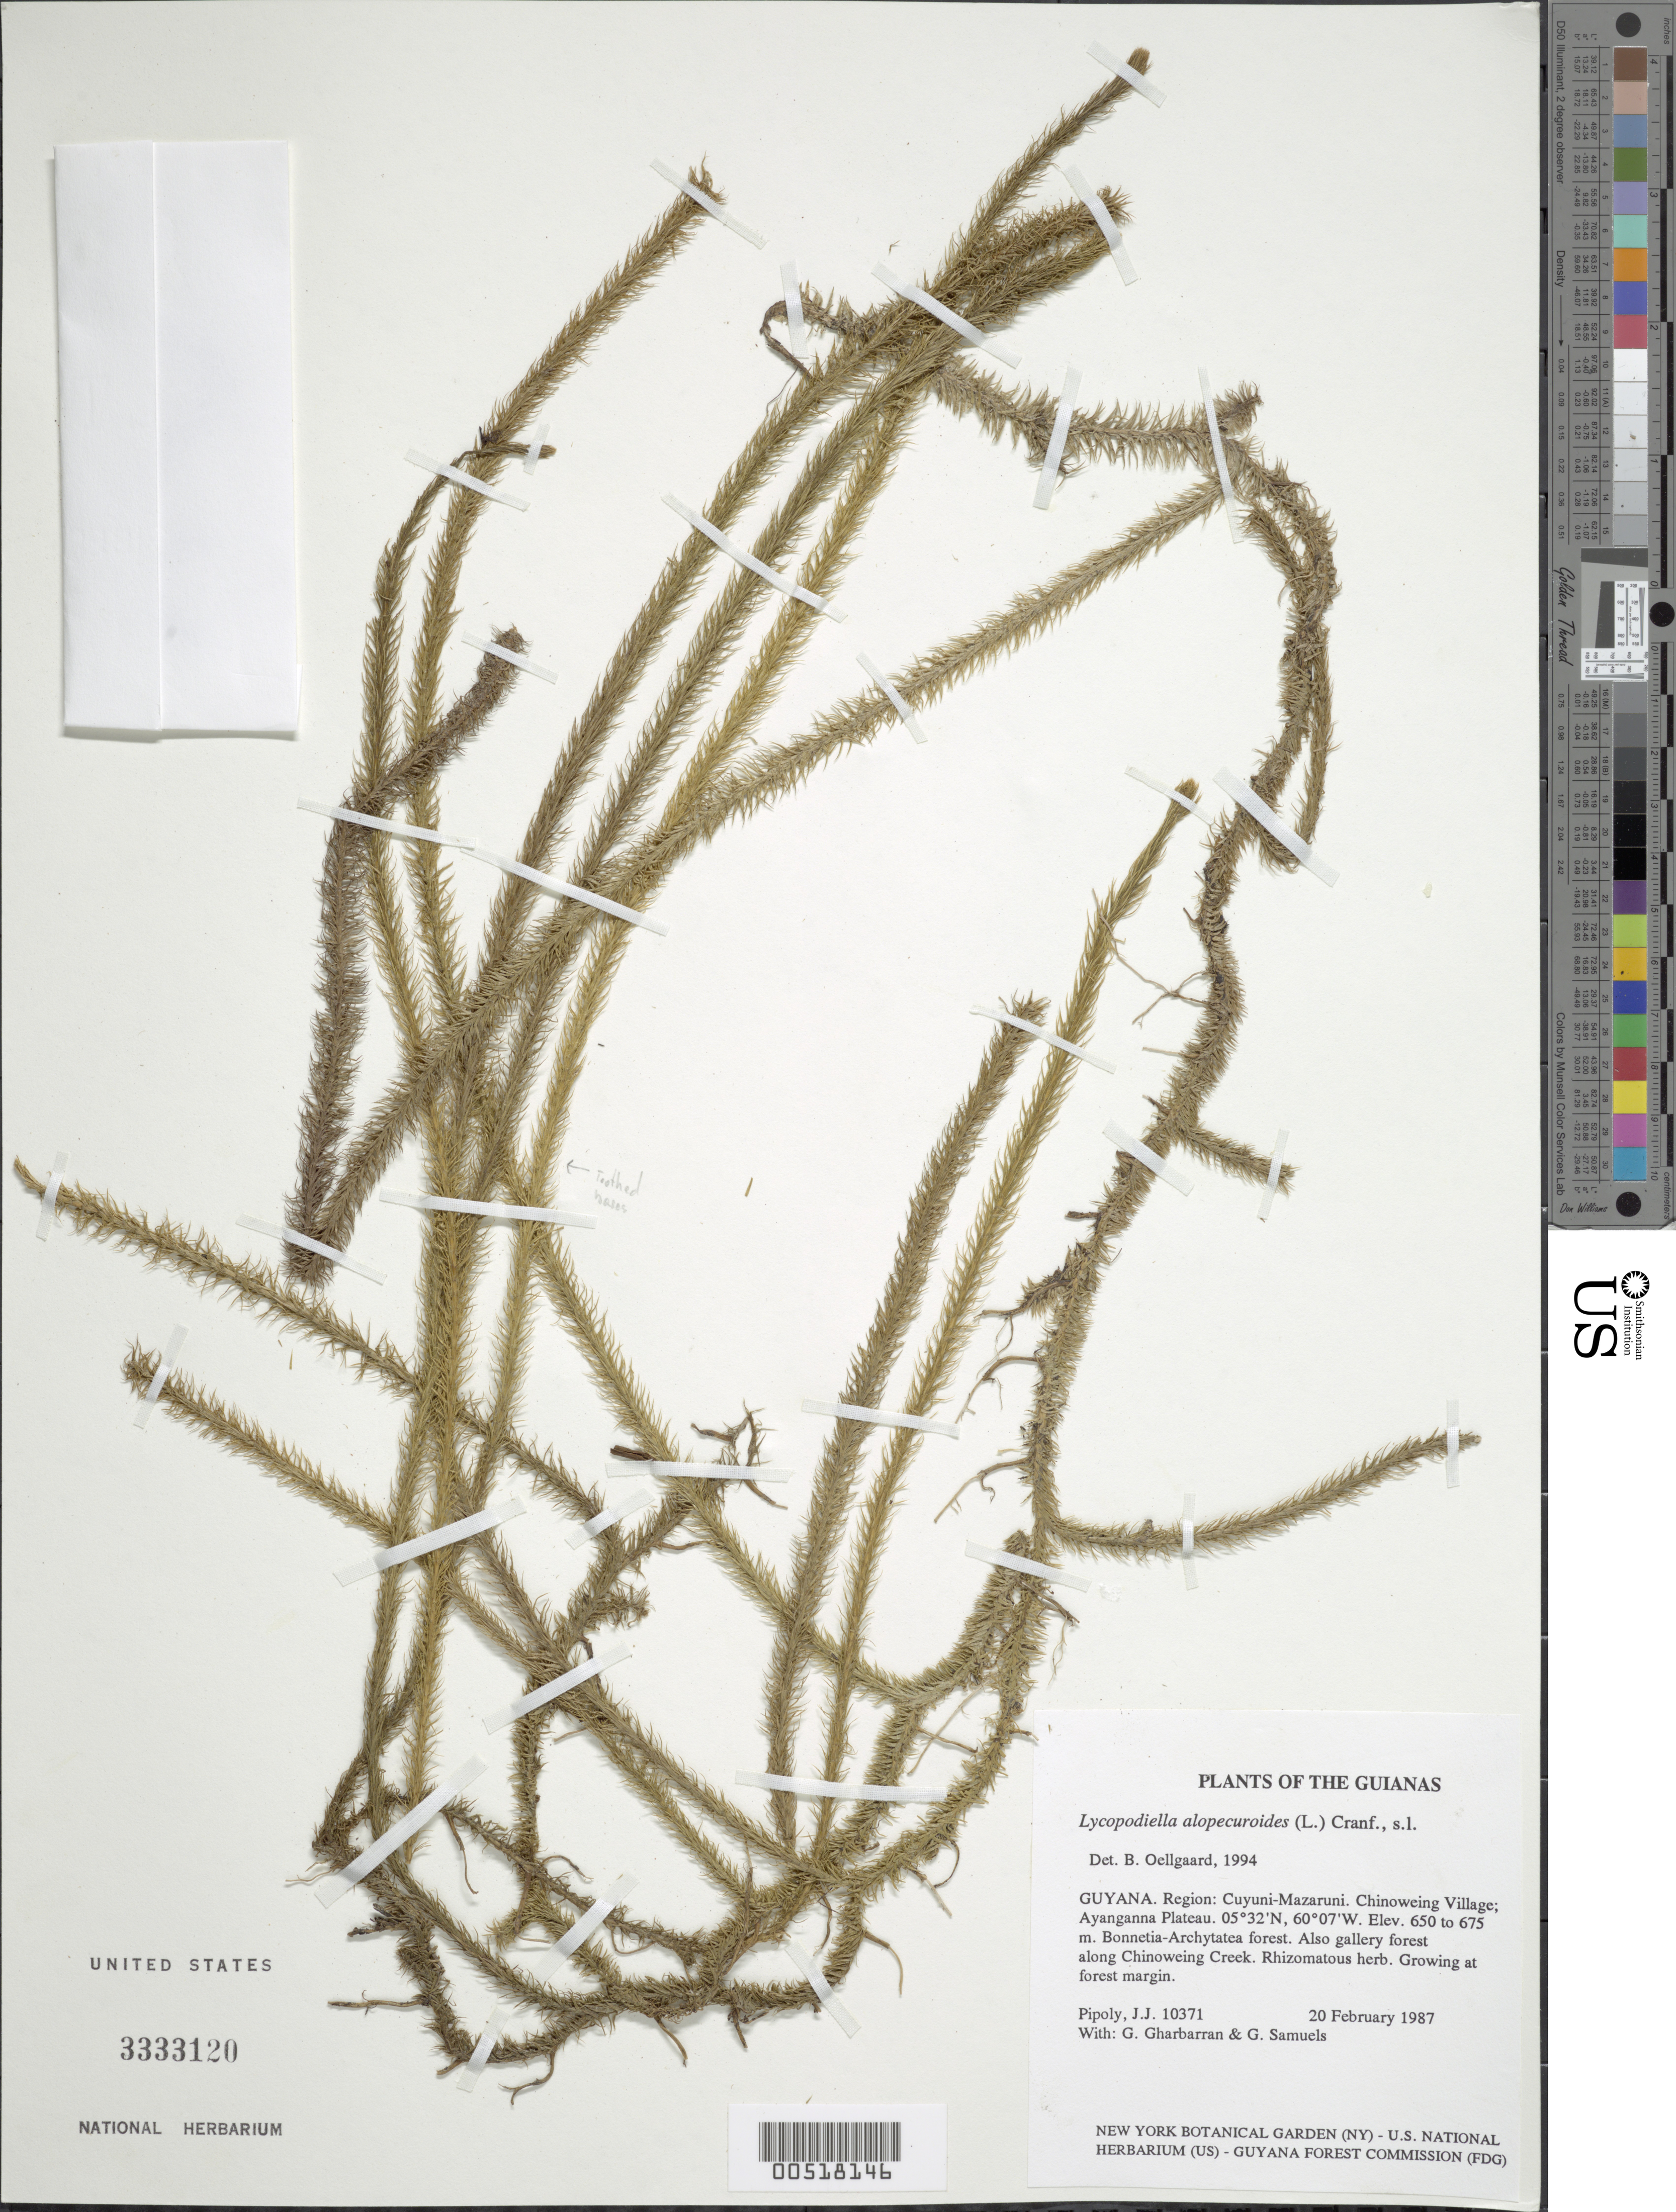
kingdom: Plantae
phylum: Tracheophyta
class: Lycopodiopsida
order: Lycopodiales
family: Lycopodiaceae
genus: Lycopodiella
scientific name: Lycopodiella alopecuroides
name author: (L.) Cranfill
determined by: Øllgaard, Benjamin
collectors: J. J. Pipoly, G. Gharbarran & G. Samuels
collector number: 10371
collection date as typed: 20 February 1987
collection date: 1987-02-20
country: Guyana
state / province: Cuyuni-Mazaruni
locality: Chinoweing Village; Ayanganna Plateau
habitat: Bonnetia-Archytaea forest. Also gallery forest along Chinoweing Creek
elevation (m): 650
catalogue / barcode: US 3333120